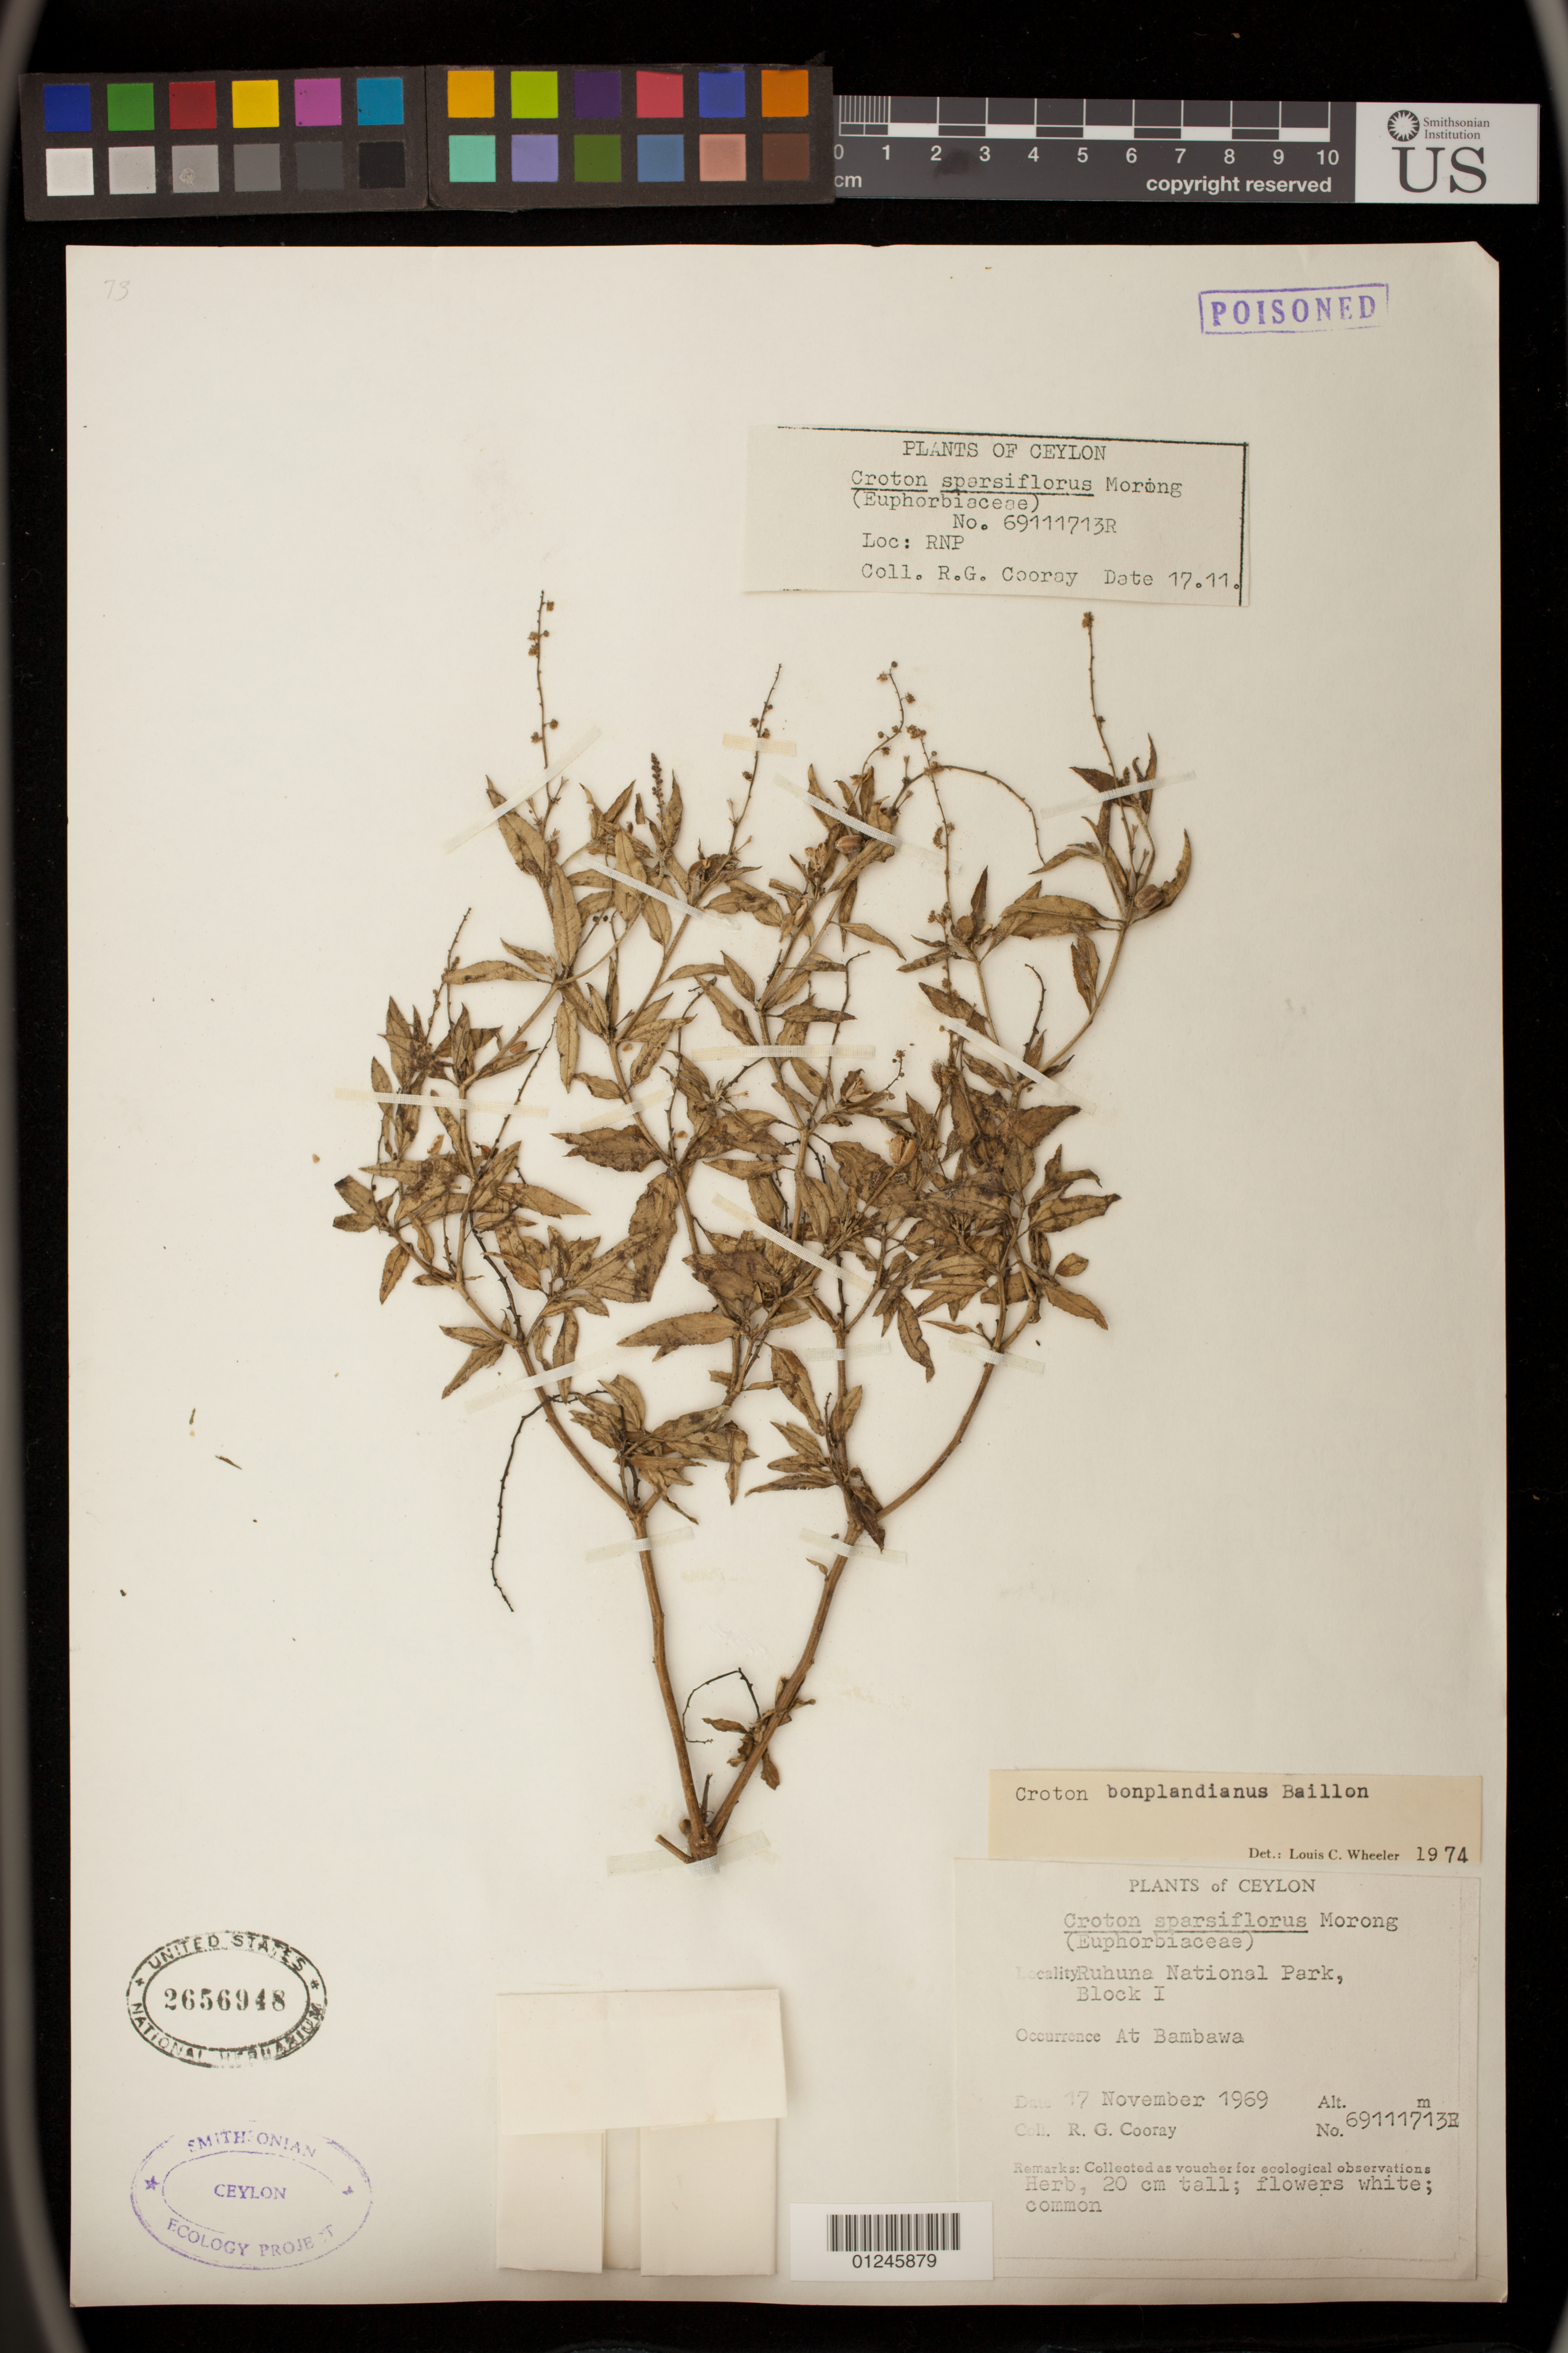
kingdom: Plantae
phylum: Tracheophyta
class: Magnoliopsida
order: Malpighiales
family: Euphorbiaceae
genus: Croton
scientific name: Croton bonplandianus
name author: Baill.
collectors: R. Cooray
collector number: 69111713R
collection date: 1969-11-17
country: Sri Lanka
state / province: Southern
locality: Ruhuna National Park, Block I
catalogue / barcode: US 2656948